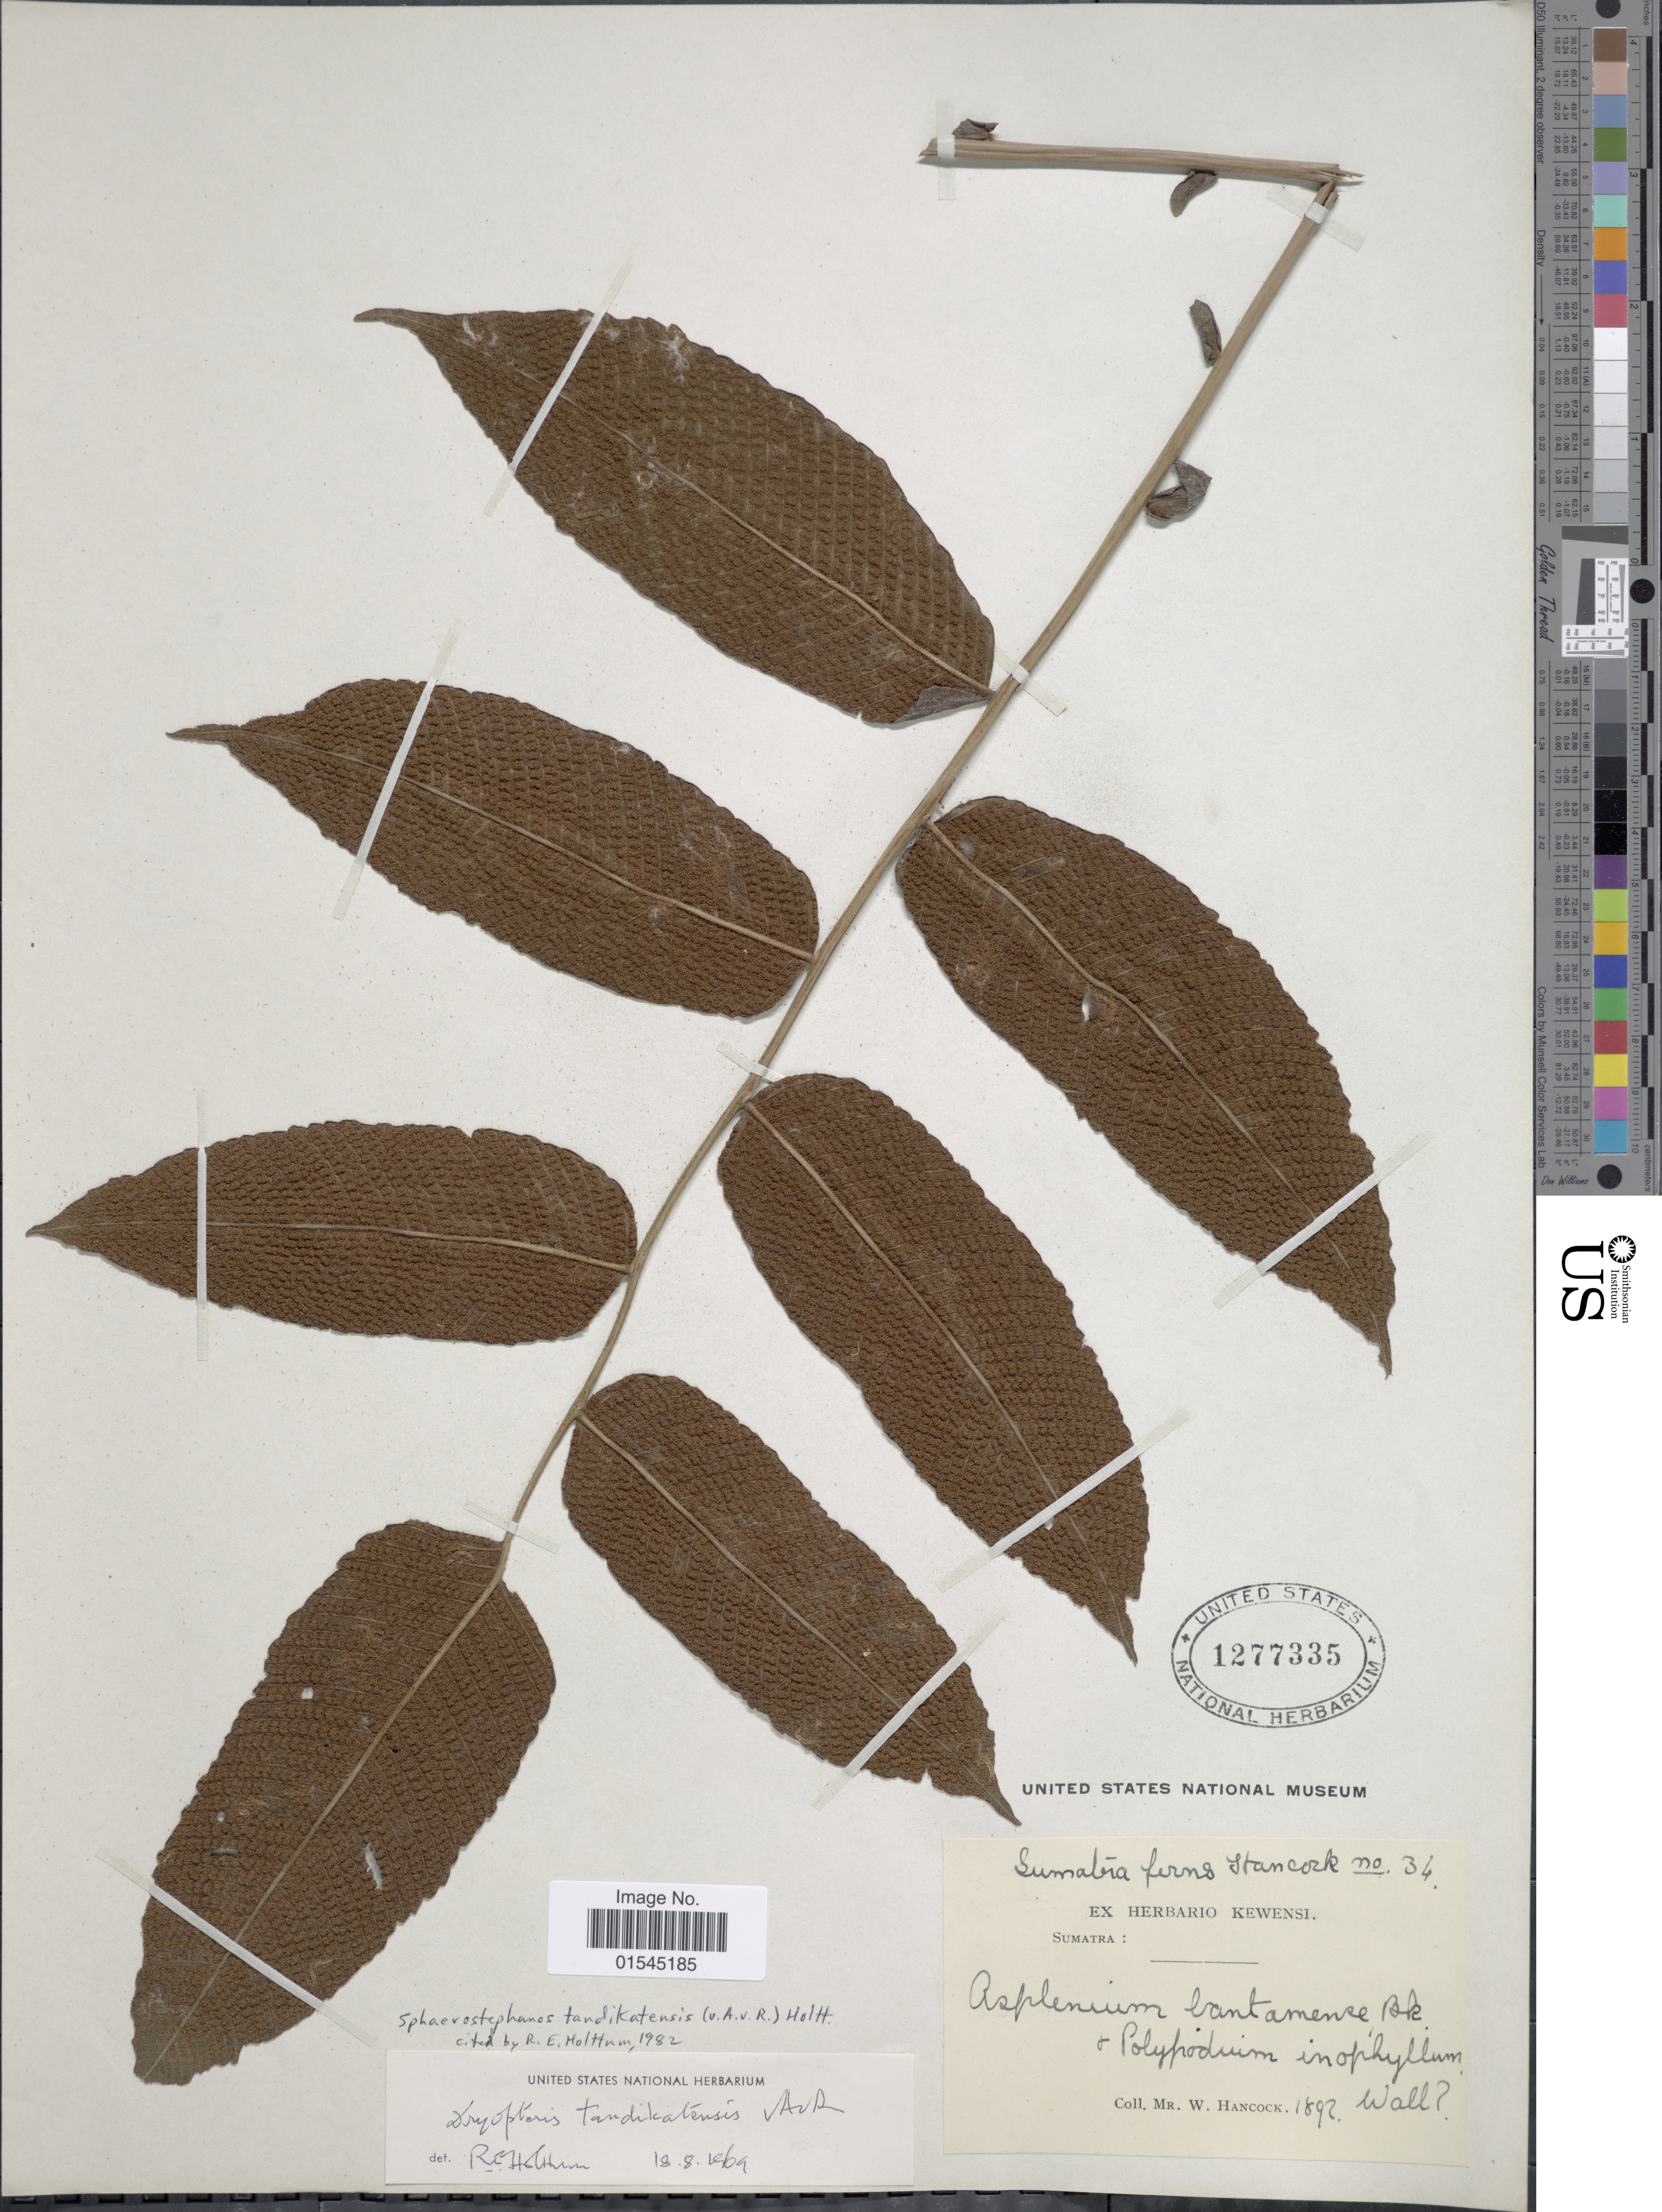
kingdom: Plantae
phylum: Tracheophyta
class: Polypodiopsida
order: Polypodiales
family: Thelypteridaceae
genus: Sphaerostephanos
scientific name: Sphaerostephanos tandikatensis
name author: (Alderw.) Holttum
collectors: W. Hancock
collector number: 34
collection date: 1892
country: Indonesia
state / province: Sumatra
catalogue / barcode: US 1277335